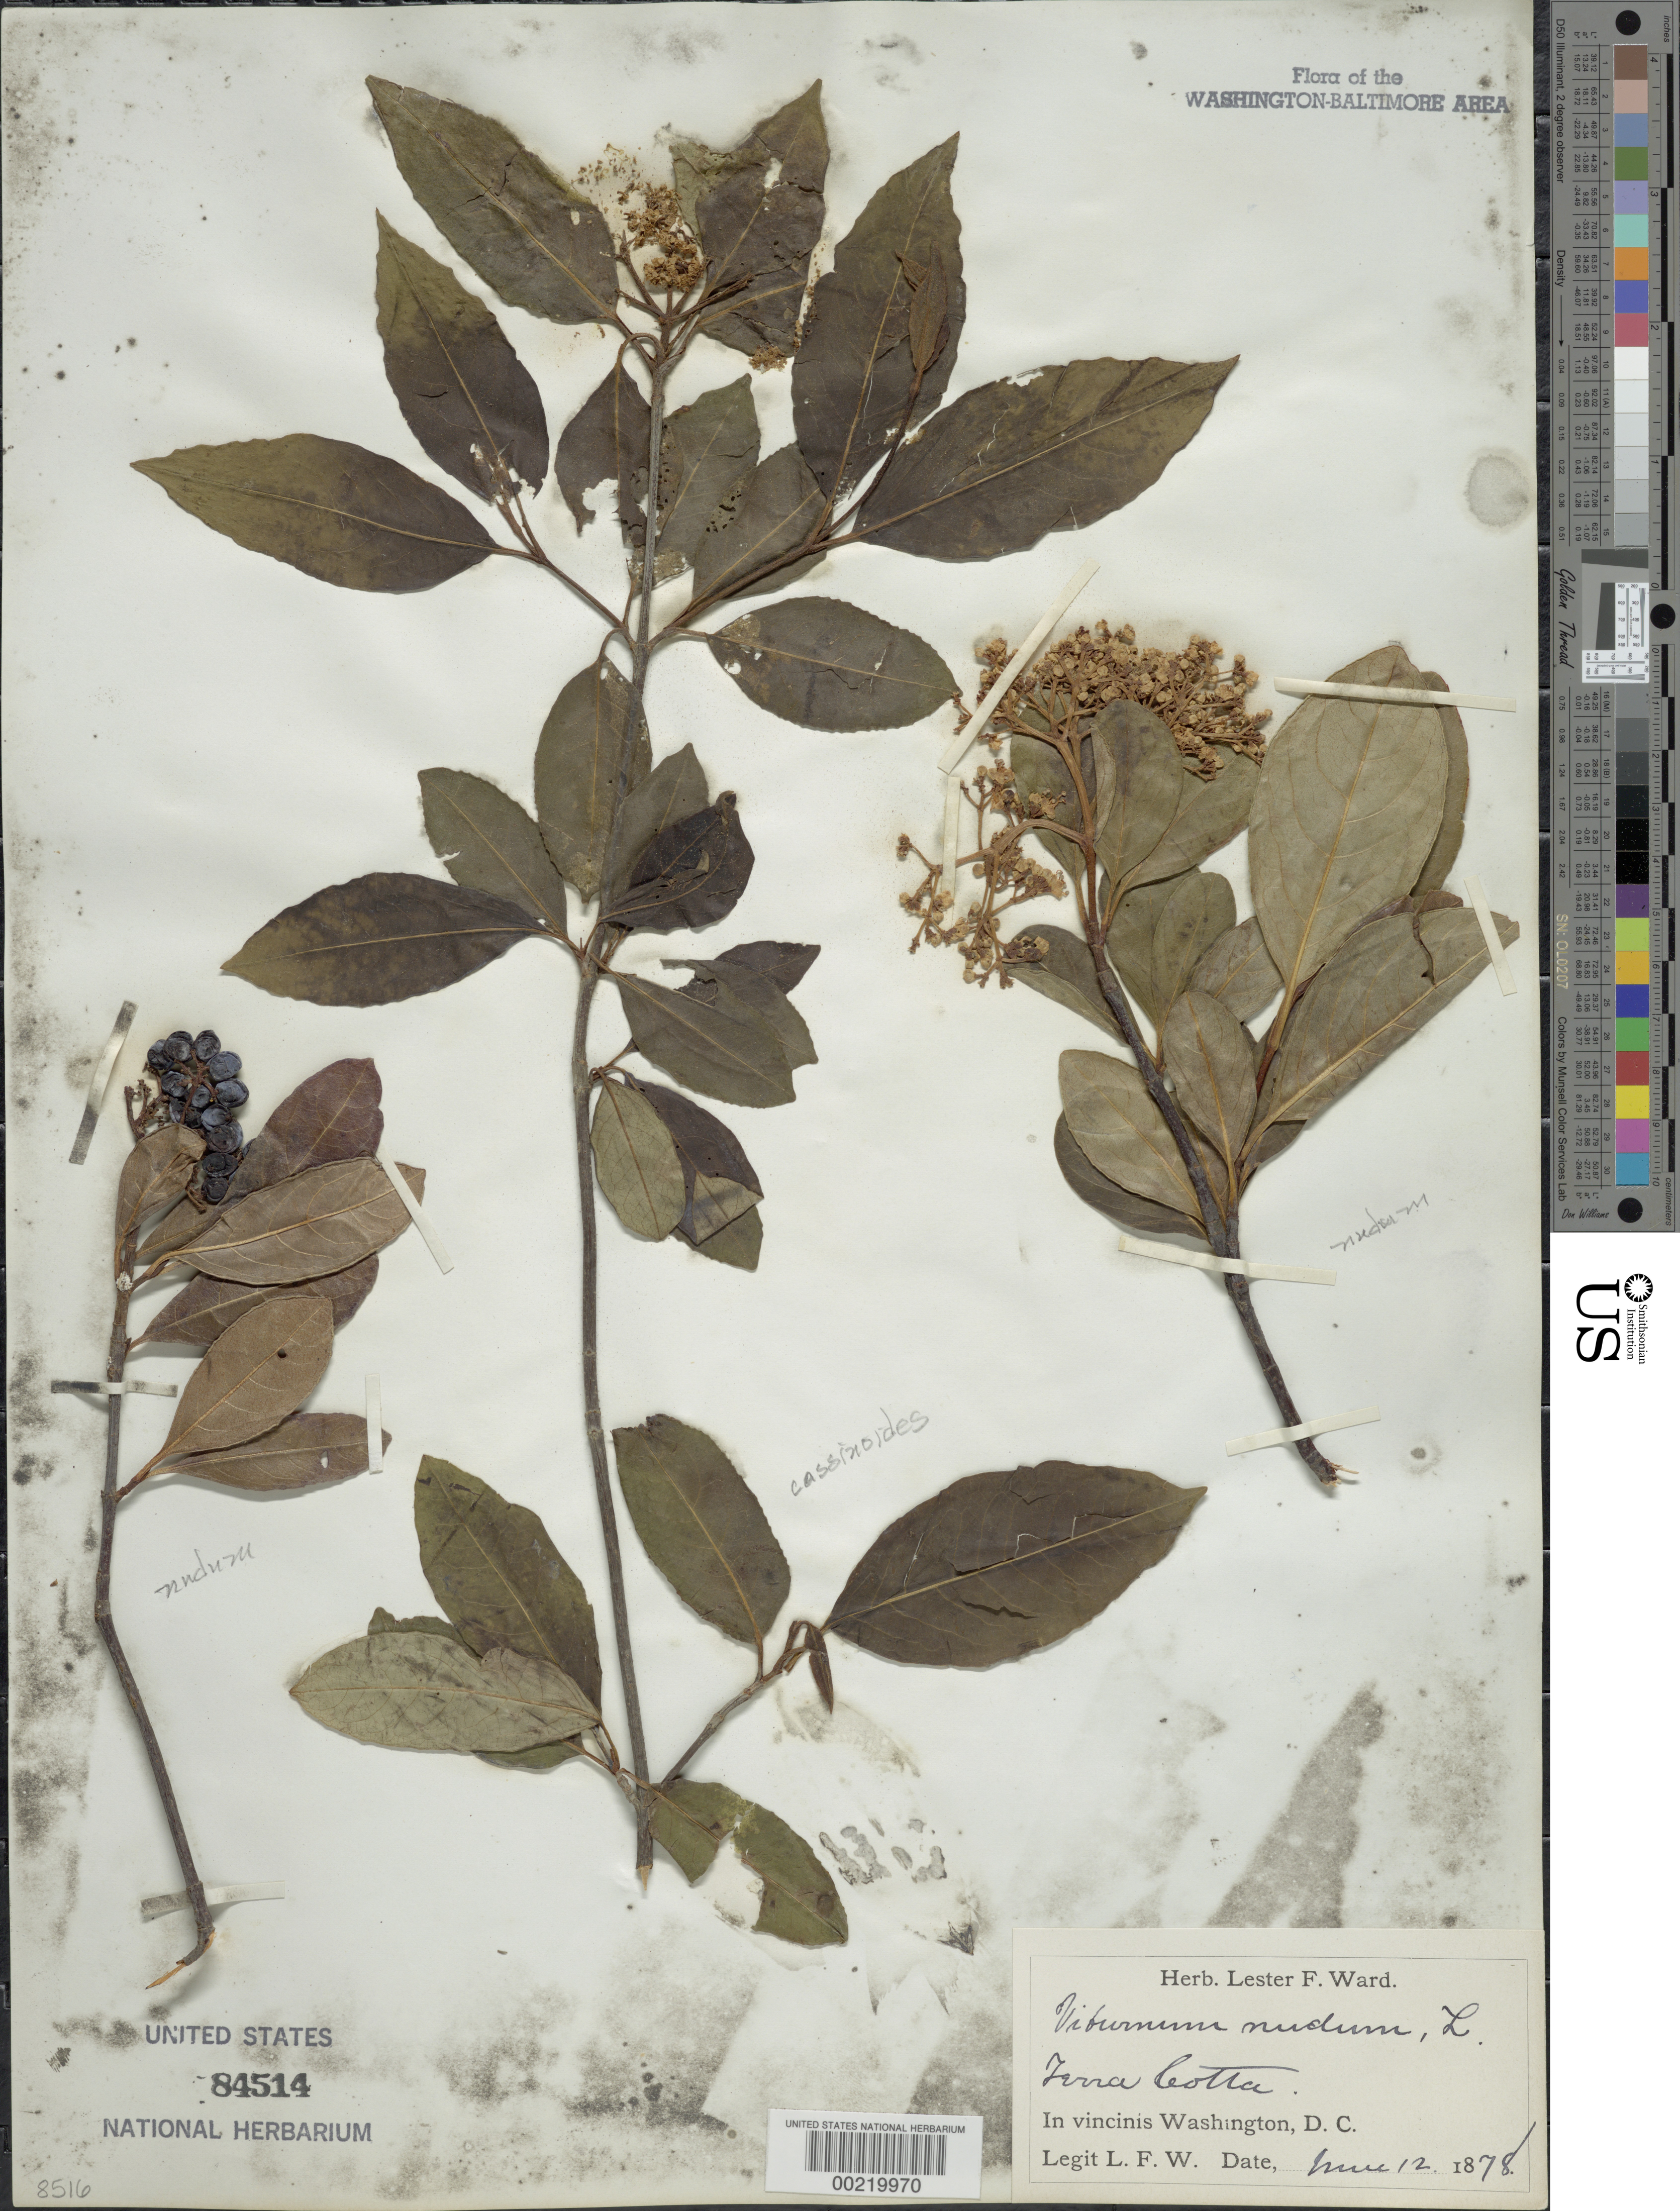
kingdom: Plantae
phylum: Tracheophyta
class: Magnoliopsida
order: Dipsacales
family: Viburnaceae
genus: Viburnum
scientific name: Viburnum cassinoides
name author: L.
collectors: L. F. Ward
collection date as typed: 12 Jun 1878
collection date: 1878-06-12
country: United States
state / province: District of Columbia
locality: Terra Cotta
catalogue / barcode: US 84514